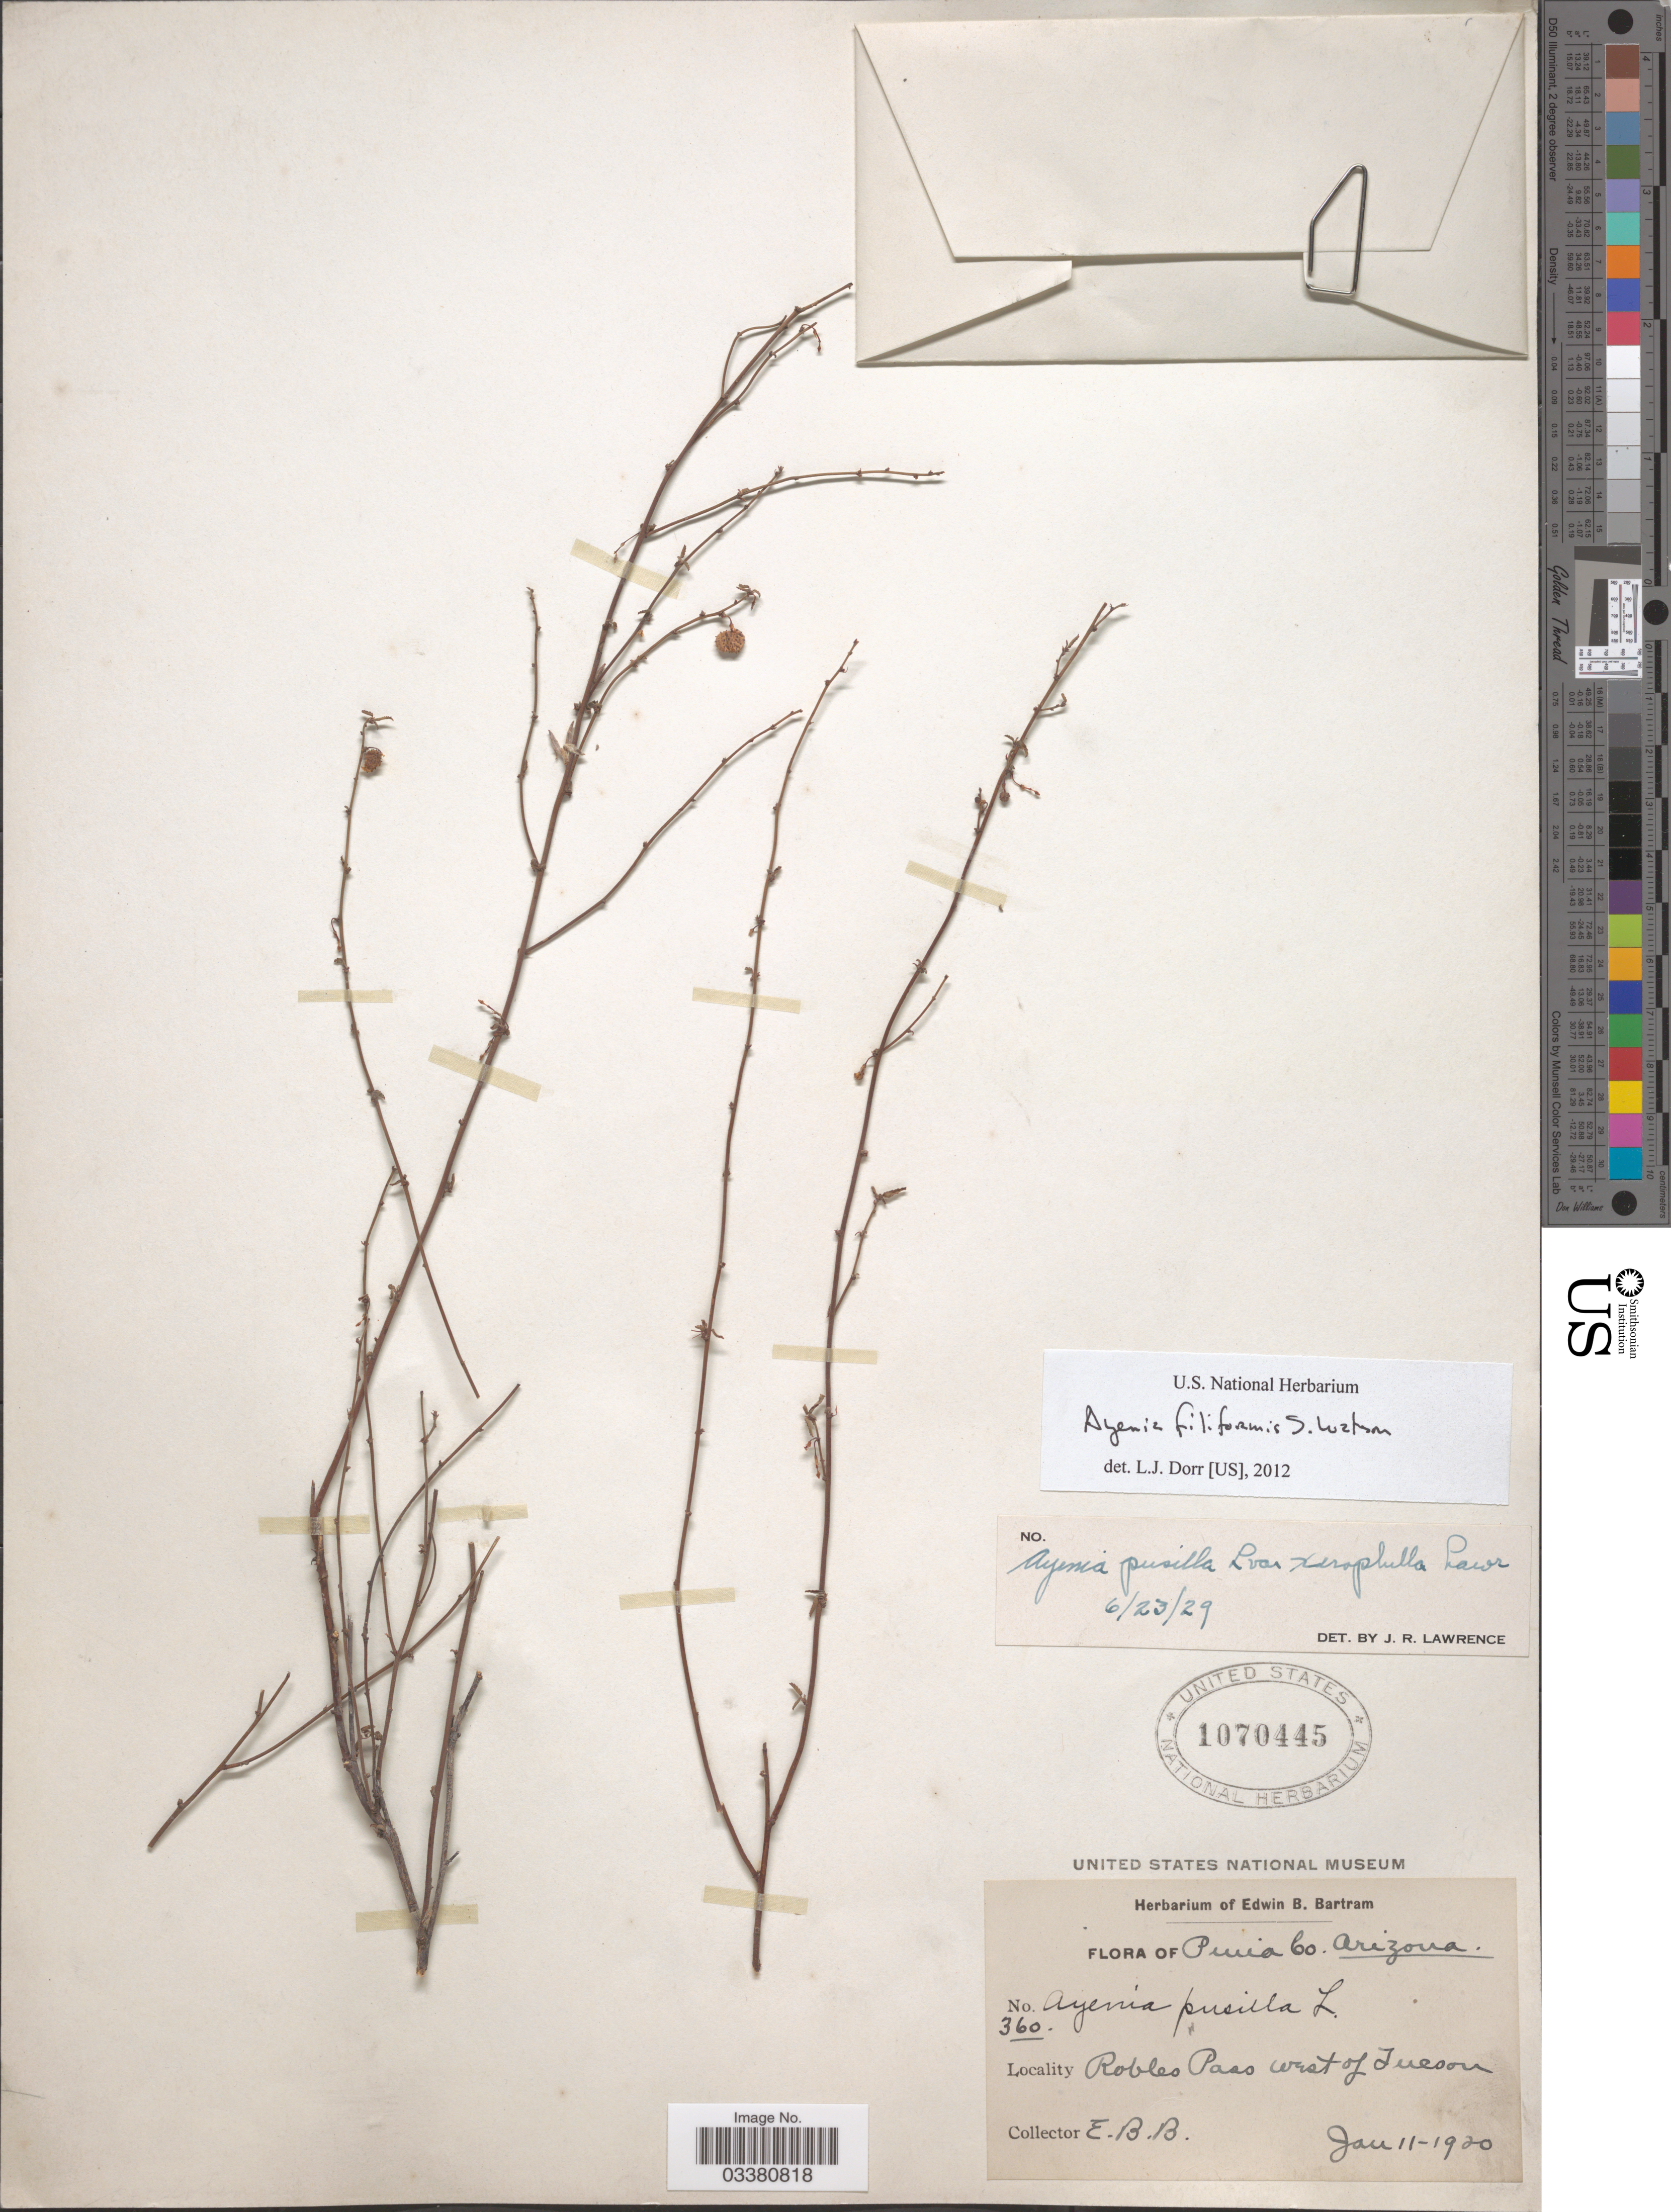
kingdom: Plantae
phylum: Tracheophyta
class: Magnoliopsida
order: Malvales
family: Malvaceae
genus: Ayenia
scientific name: Ayenia filiformis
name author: S. Watson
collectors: E. B. Bartram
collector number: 360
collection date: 1930-01-11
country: United States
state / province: Arizona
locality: Pima Co. Robles Pass west of Tucson.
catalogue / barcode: US 1070445